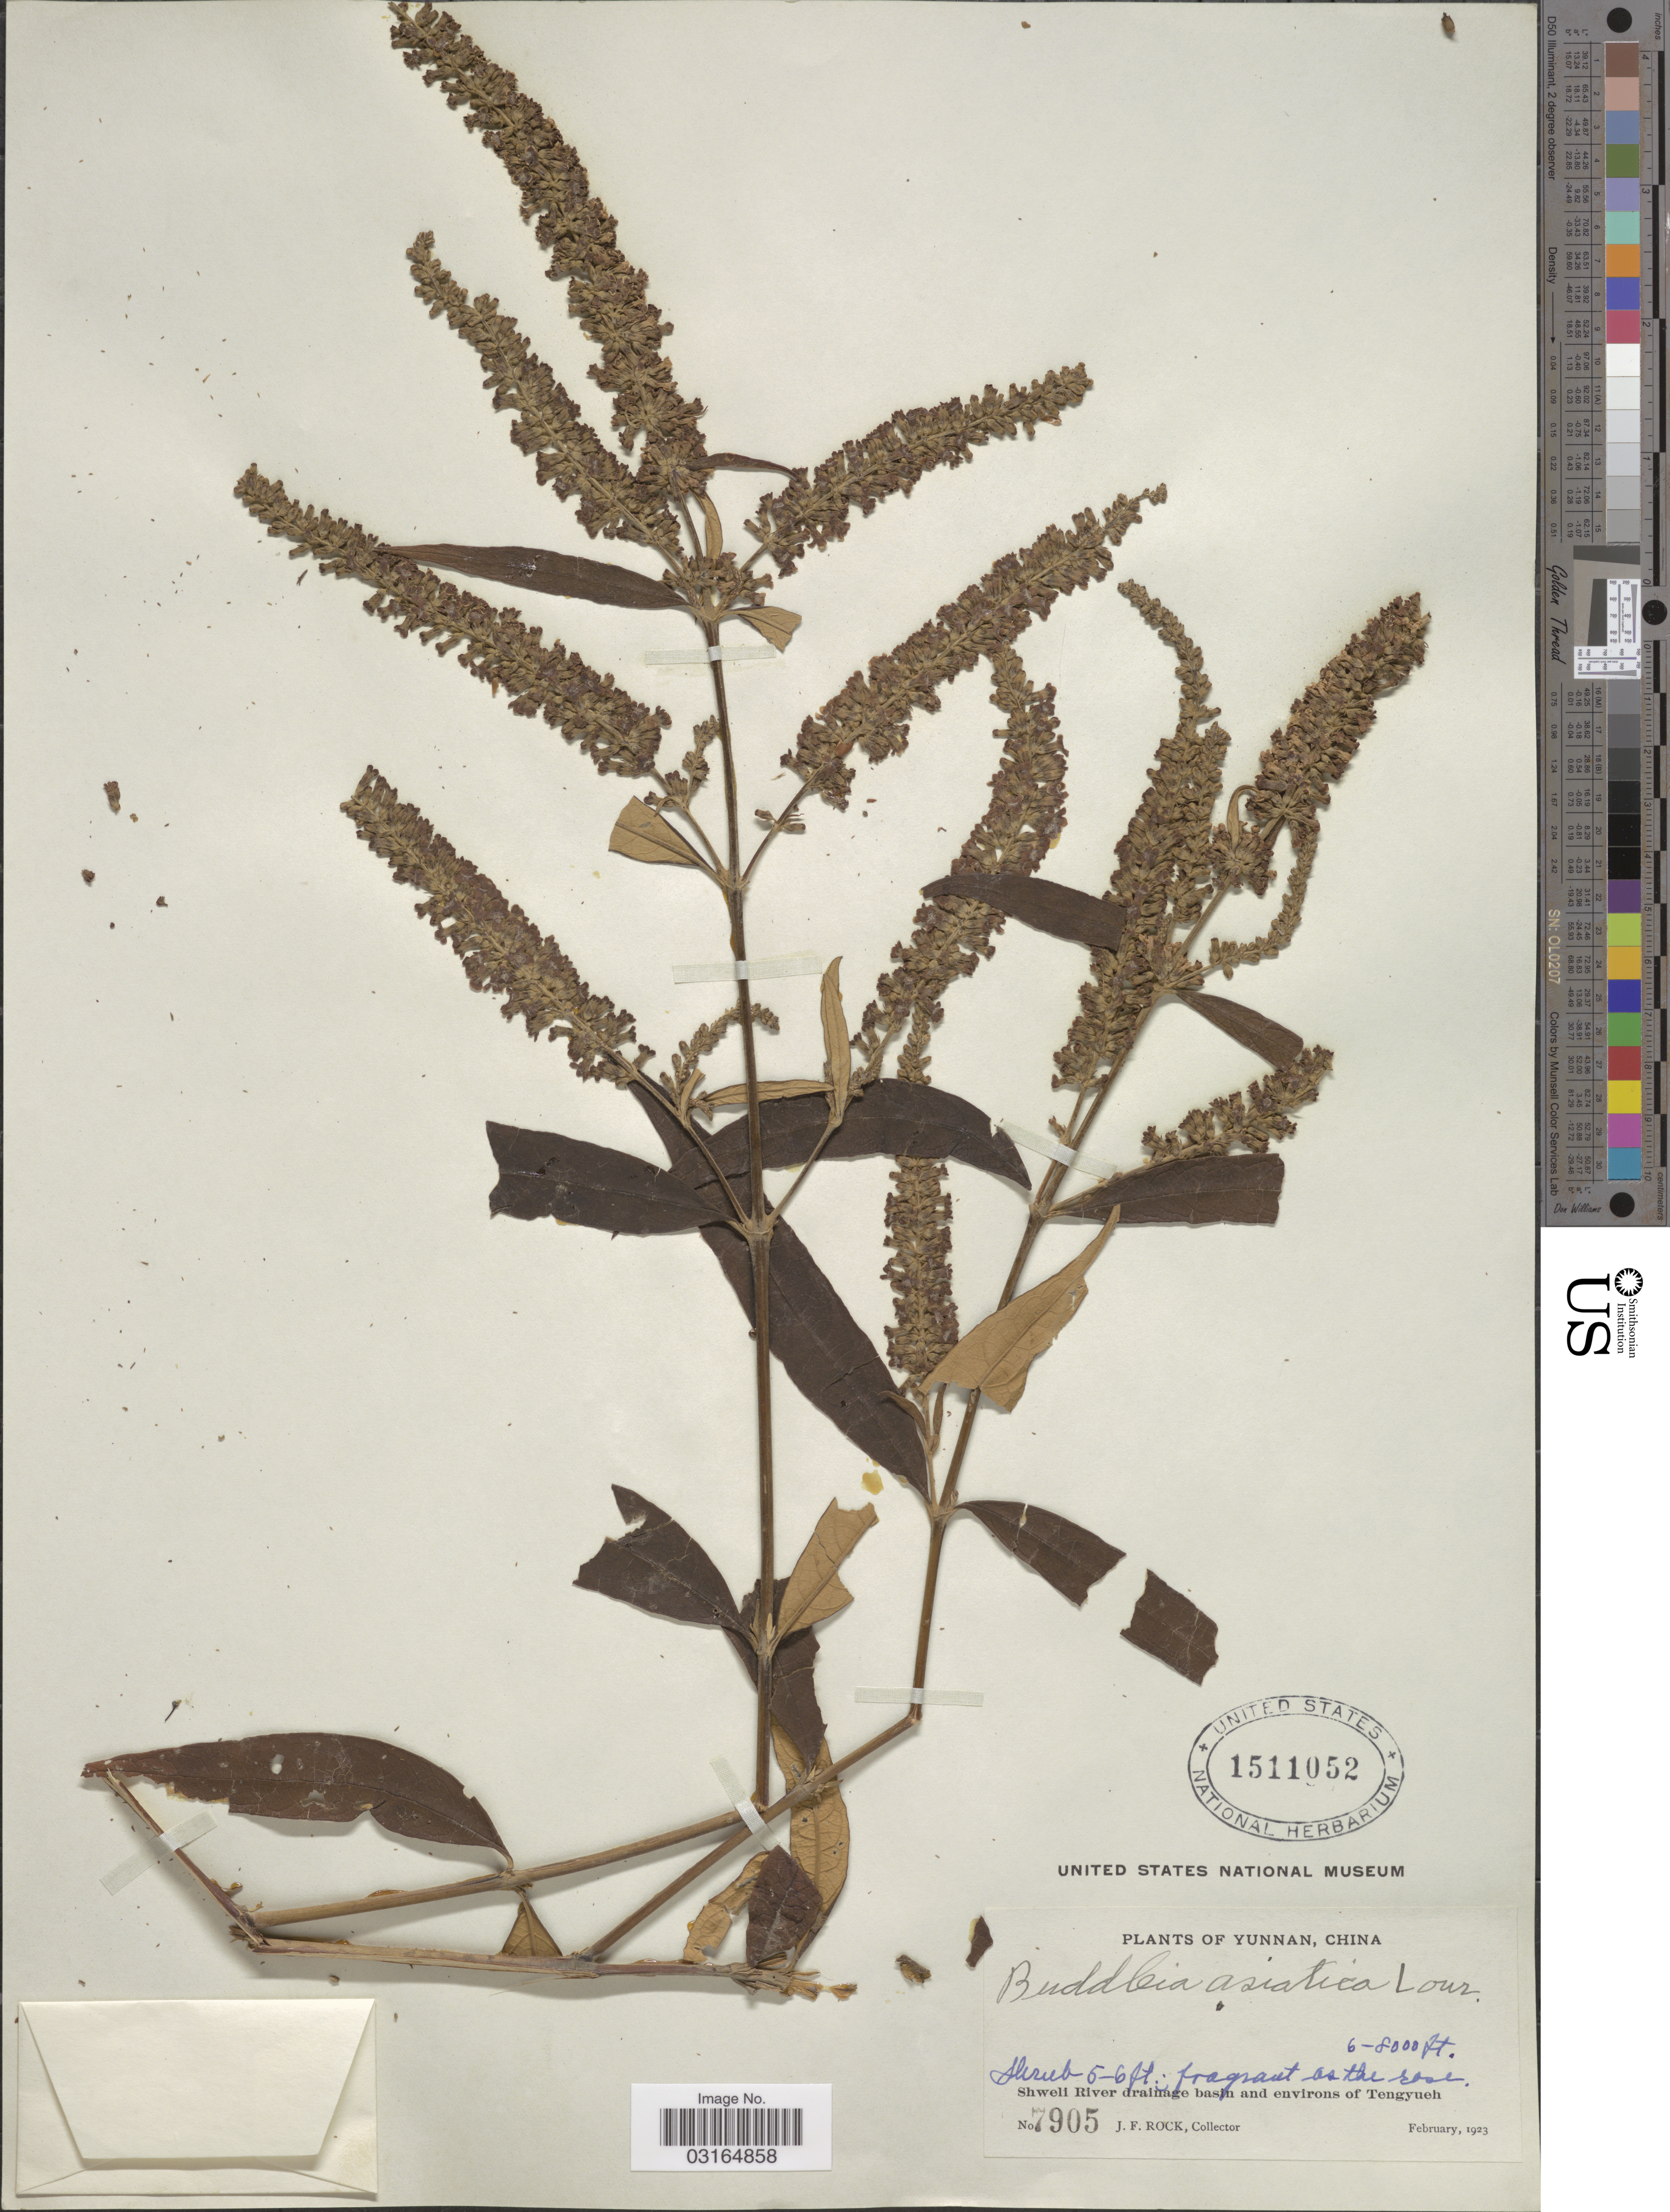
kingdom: Plantae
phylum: Tracheophyta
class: Magnoliopsida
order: Lamiales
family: Scrophulariaceae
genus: Buddleja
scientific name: Buddleja asiatica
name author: Lour.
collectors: J. Rock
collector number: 7905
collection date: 1923-02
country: China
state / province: Yunnan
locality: Shweli River drainage basin and environs of Tengyueh.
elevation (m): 1829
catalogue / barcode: US 1511052